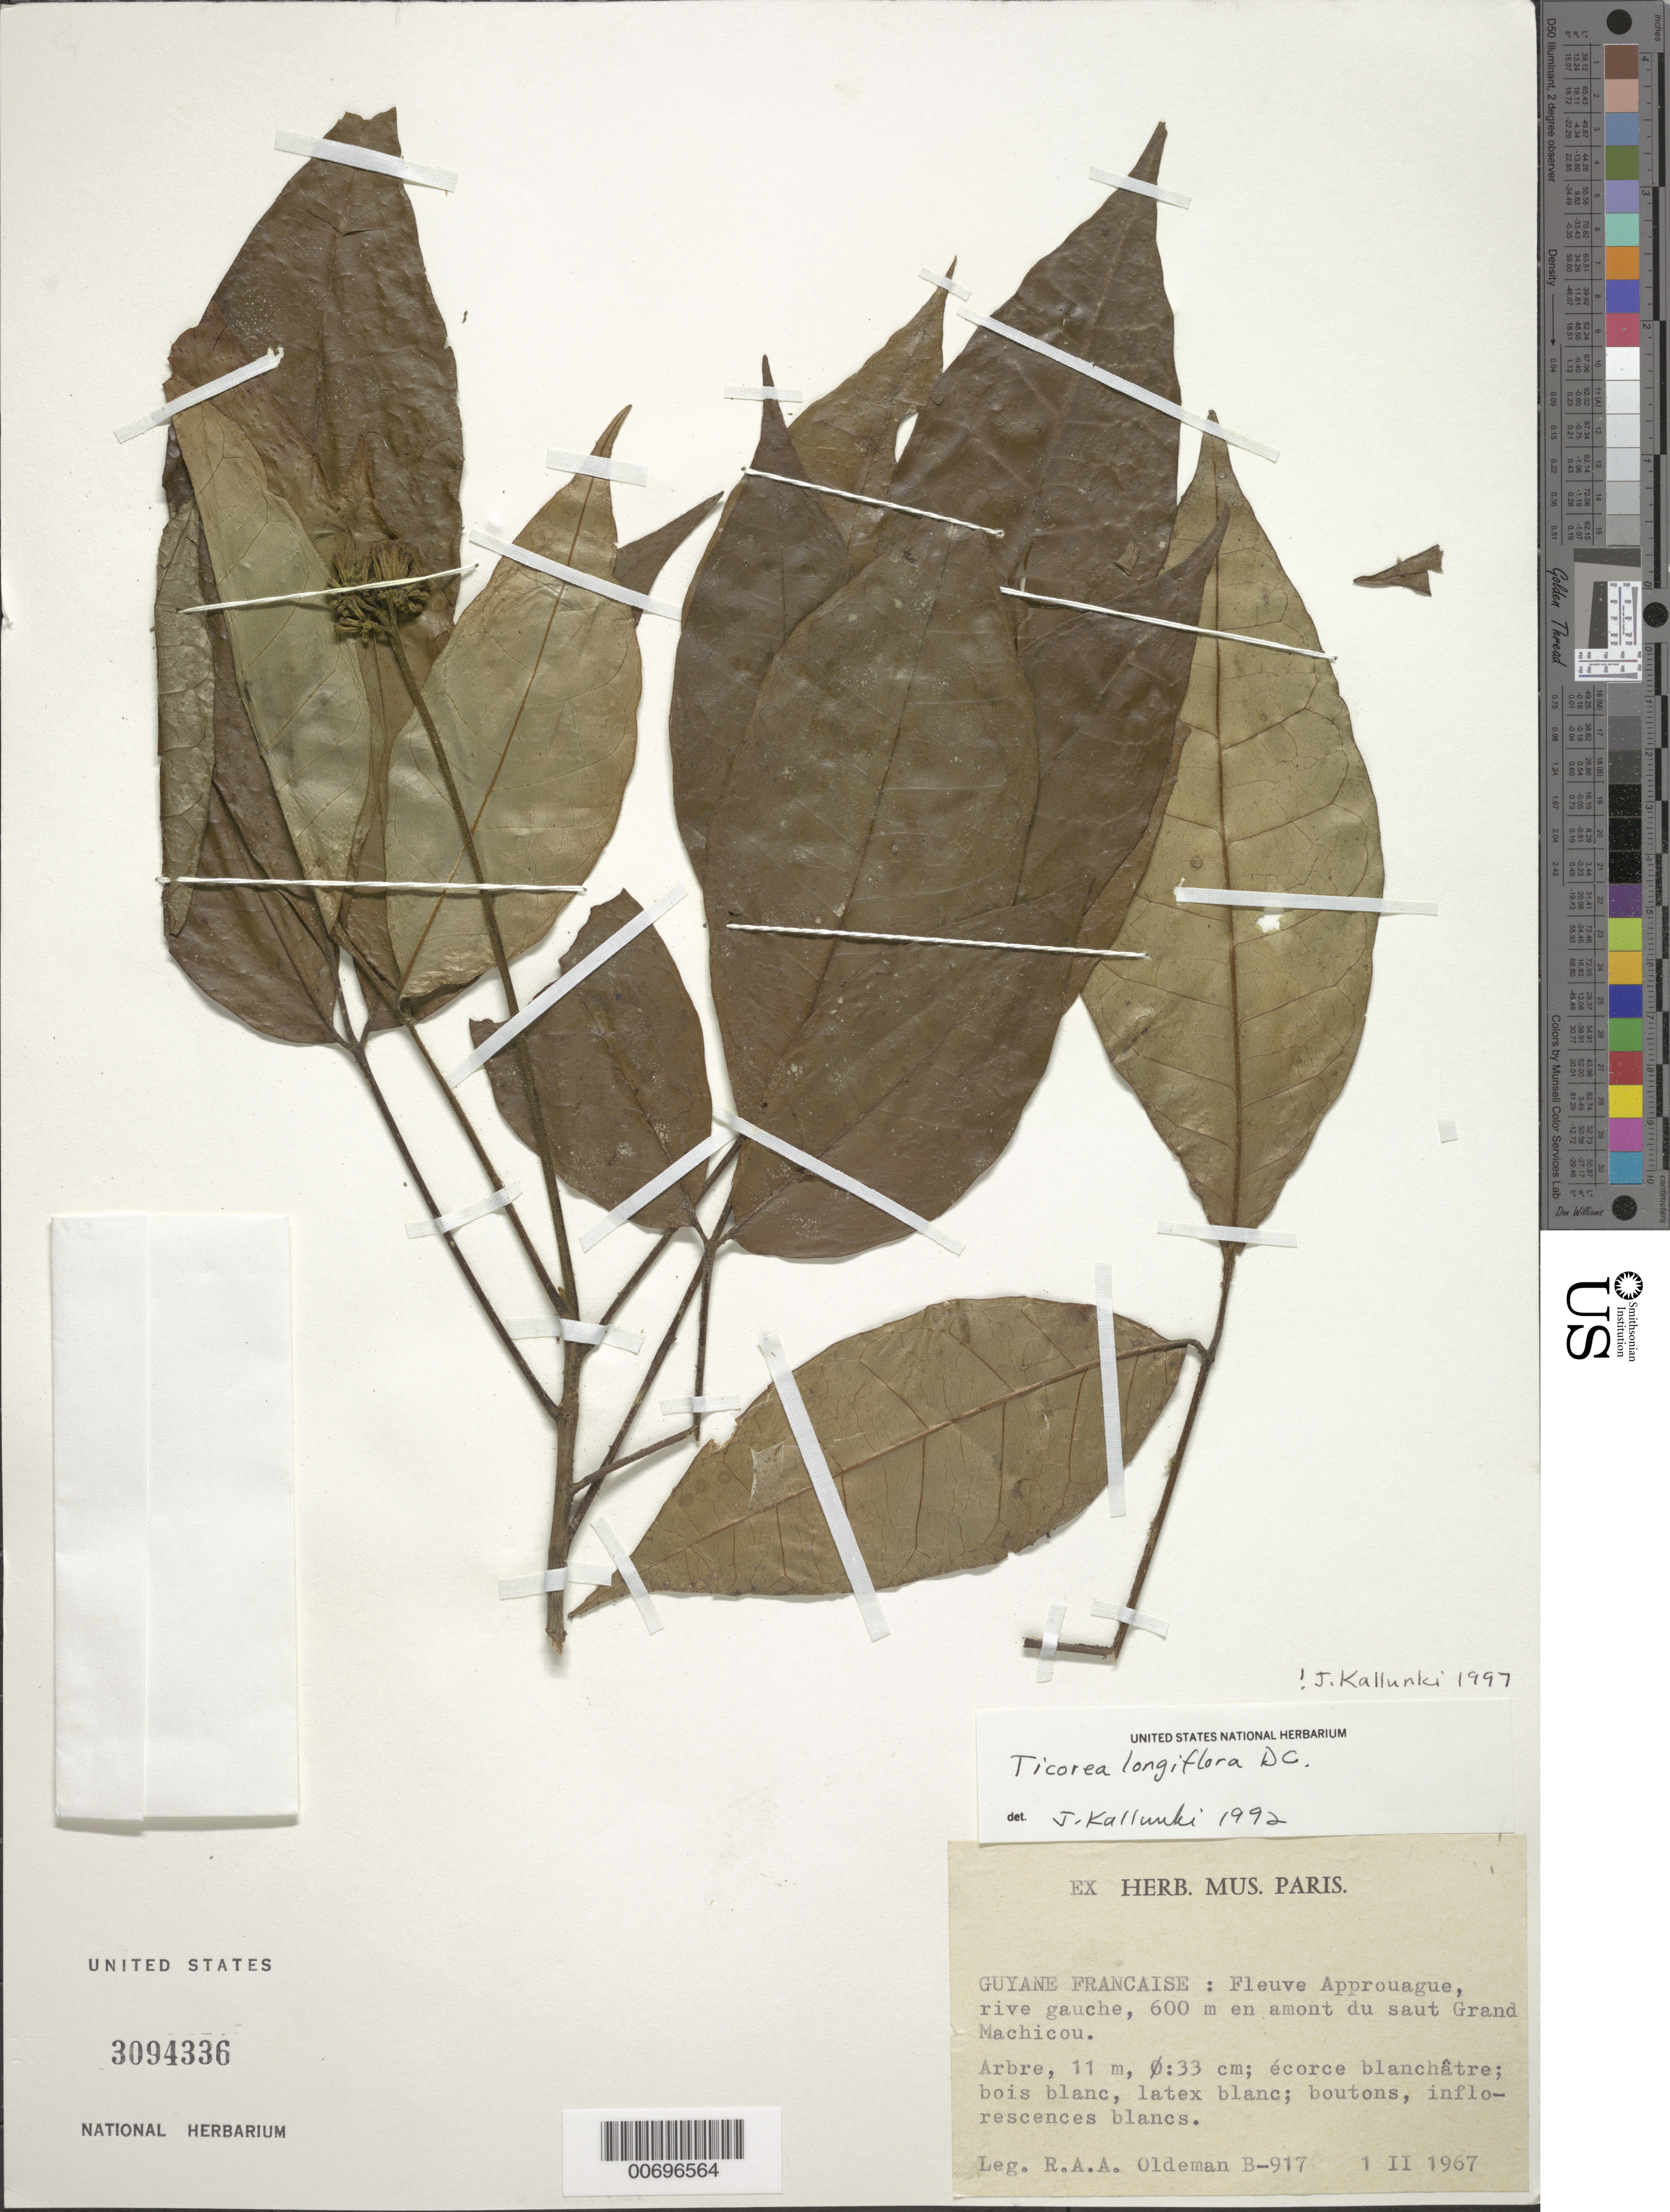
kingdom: Plantae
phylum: Tracheophyta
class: Magnoliopsida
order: Sapindales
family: Rutaceae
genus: Ticorea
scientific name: Ticorea longiflora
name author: DC.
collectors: R. Oldeman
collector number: B-917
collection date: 1967-02-01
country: French Guiana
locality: Guyane Francaise: Fleuve Approuague, rive gauche, en amont du saut Grand Machicou.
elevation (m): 600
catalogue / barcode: US 3094336